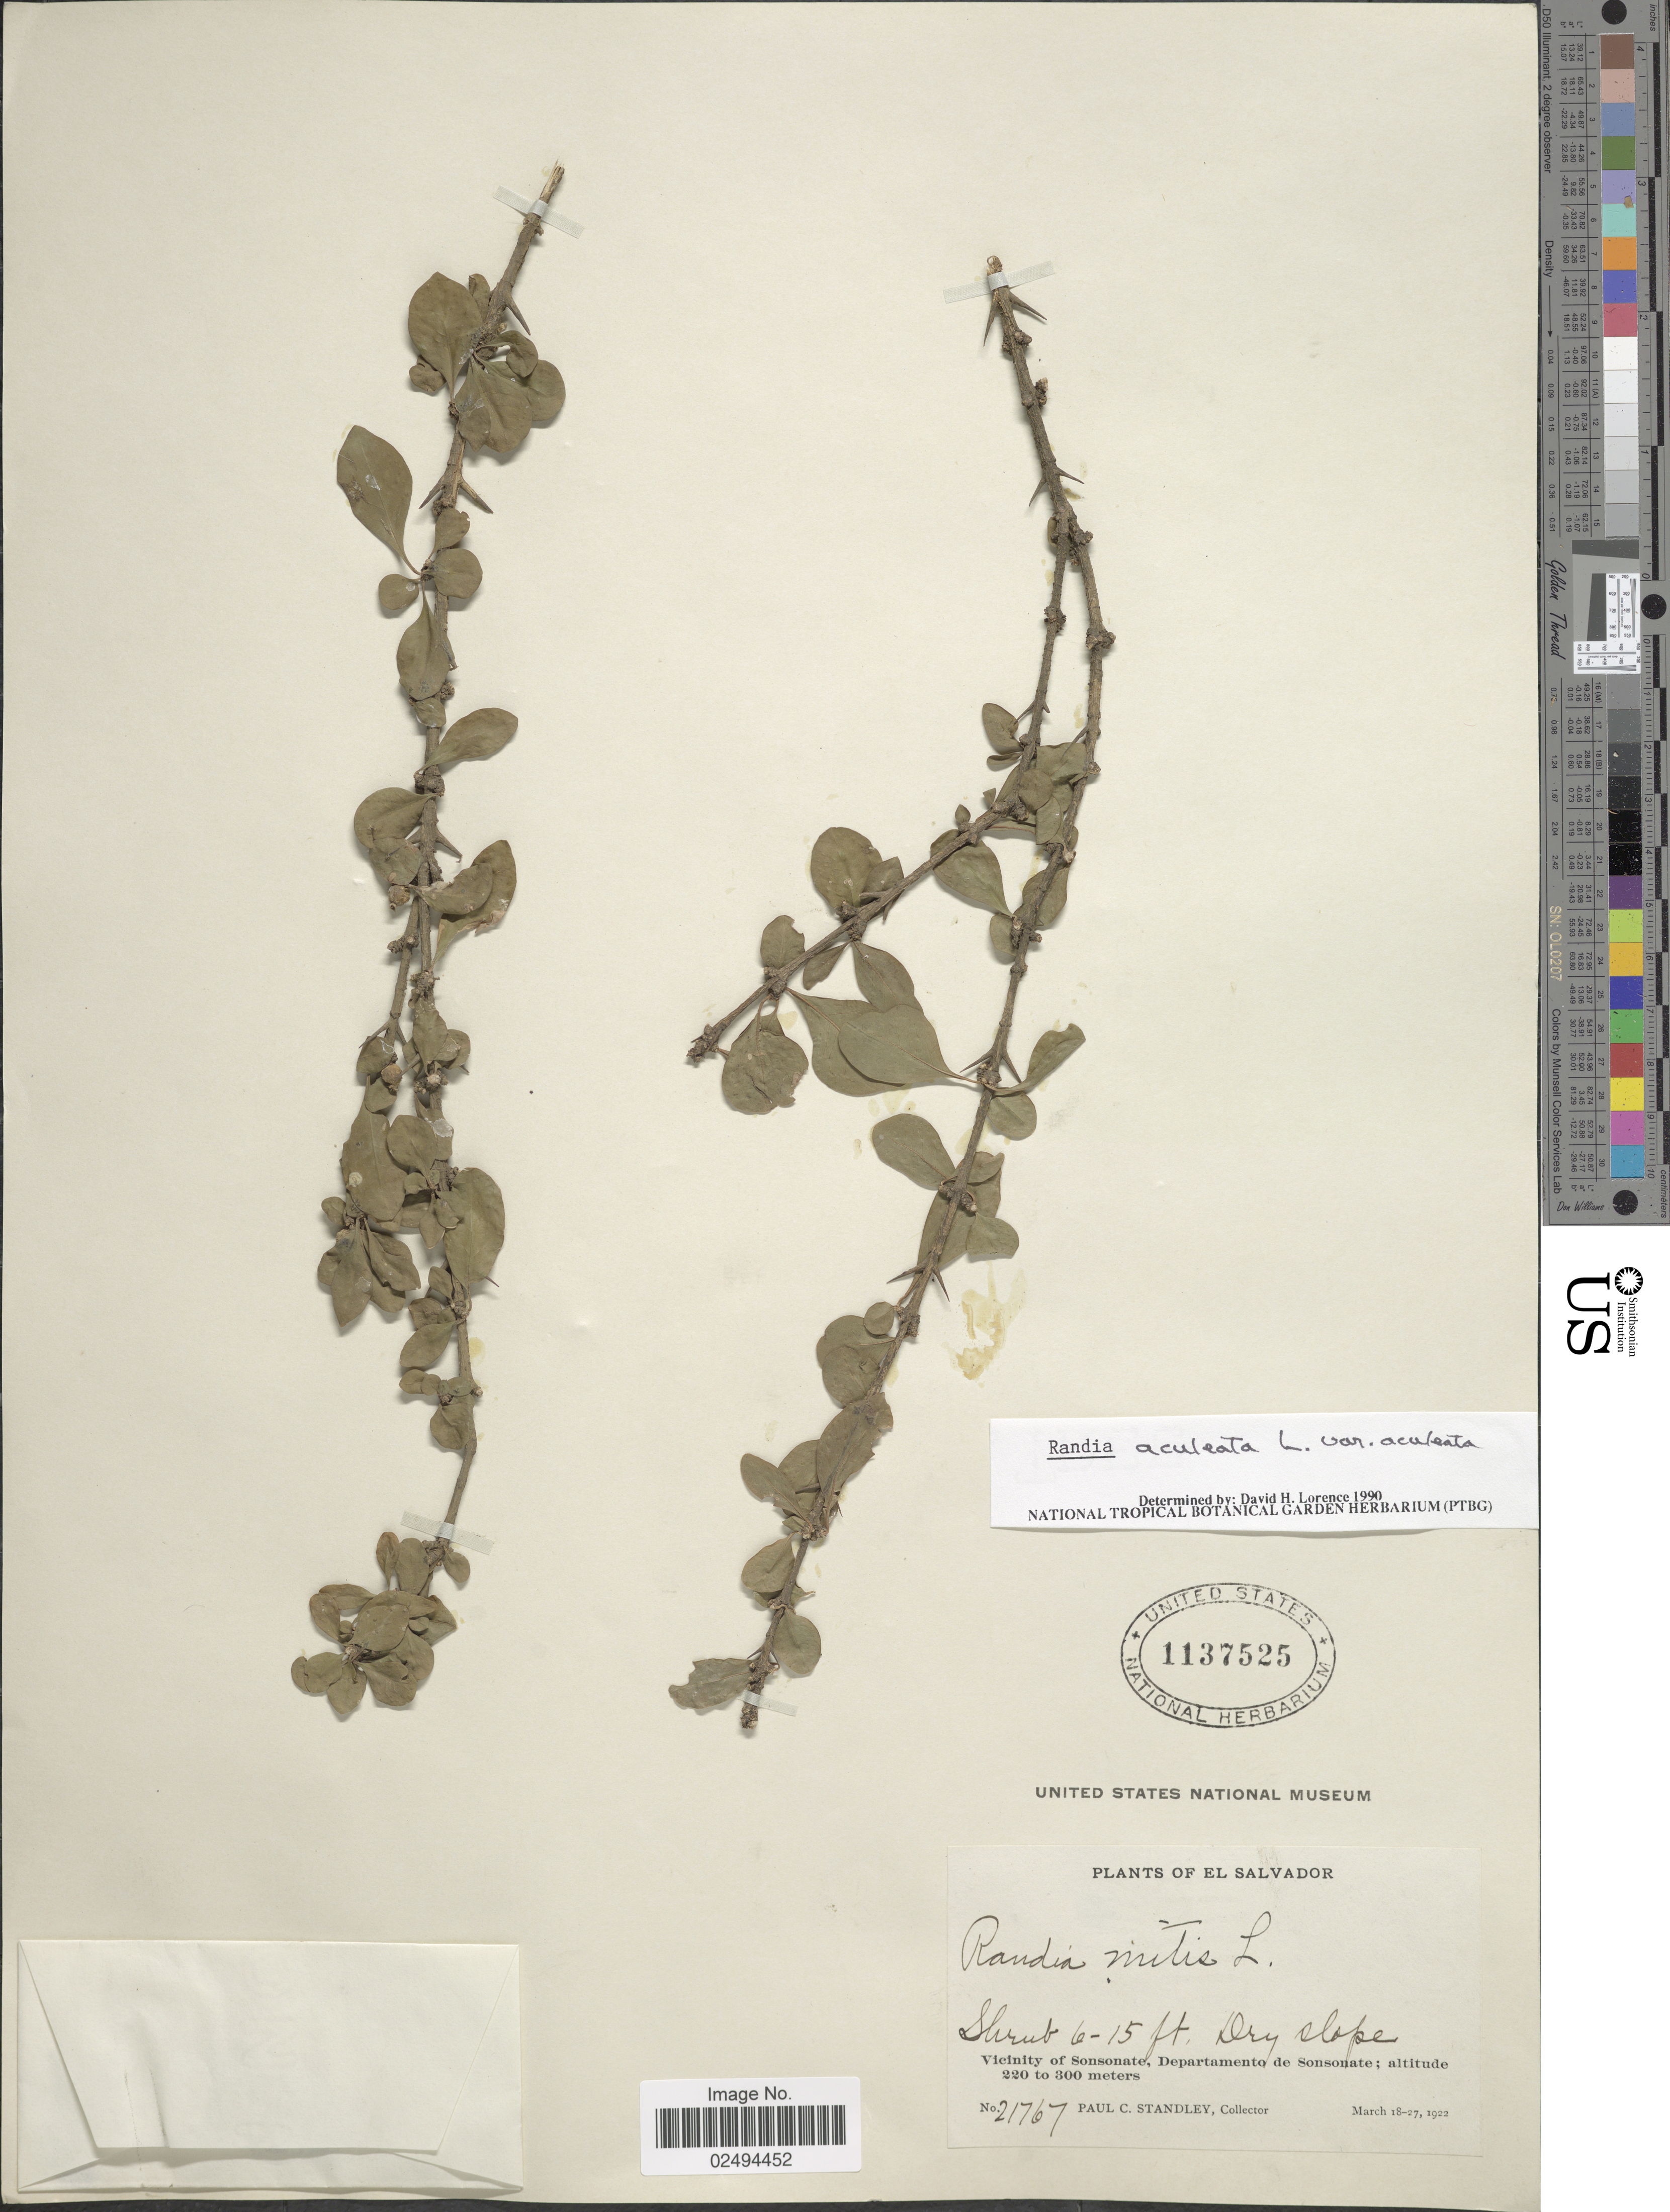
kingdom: Plantae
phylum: Tracheophyta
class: Magnoliopsida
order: Gentianales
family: Rubiaceae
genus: Randia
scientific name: Randia aculeata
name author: L.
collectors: P. C. Standley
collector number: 21767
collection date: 1922-03-18/1922-03-27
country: El Salvador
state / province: Sonsonate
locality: Vicinity of Sonsonate, Departamento de Sonsonate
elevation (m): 220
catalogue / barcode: US 1137525